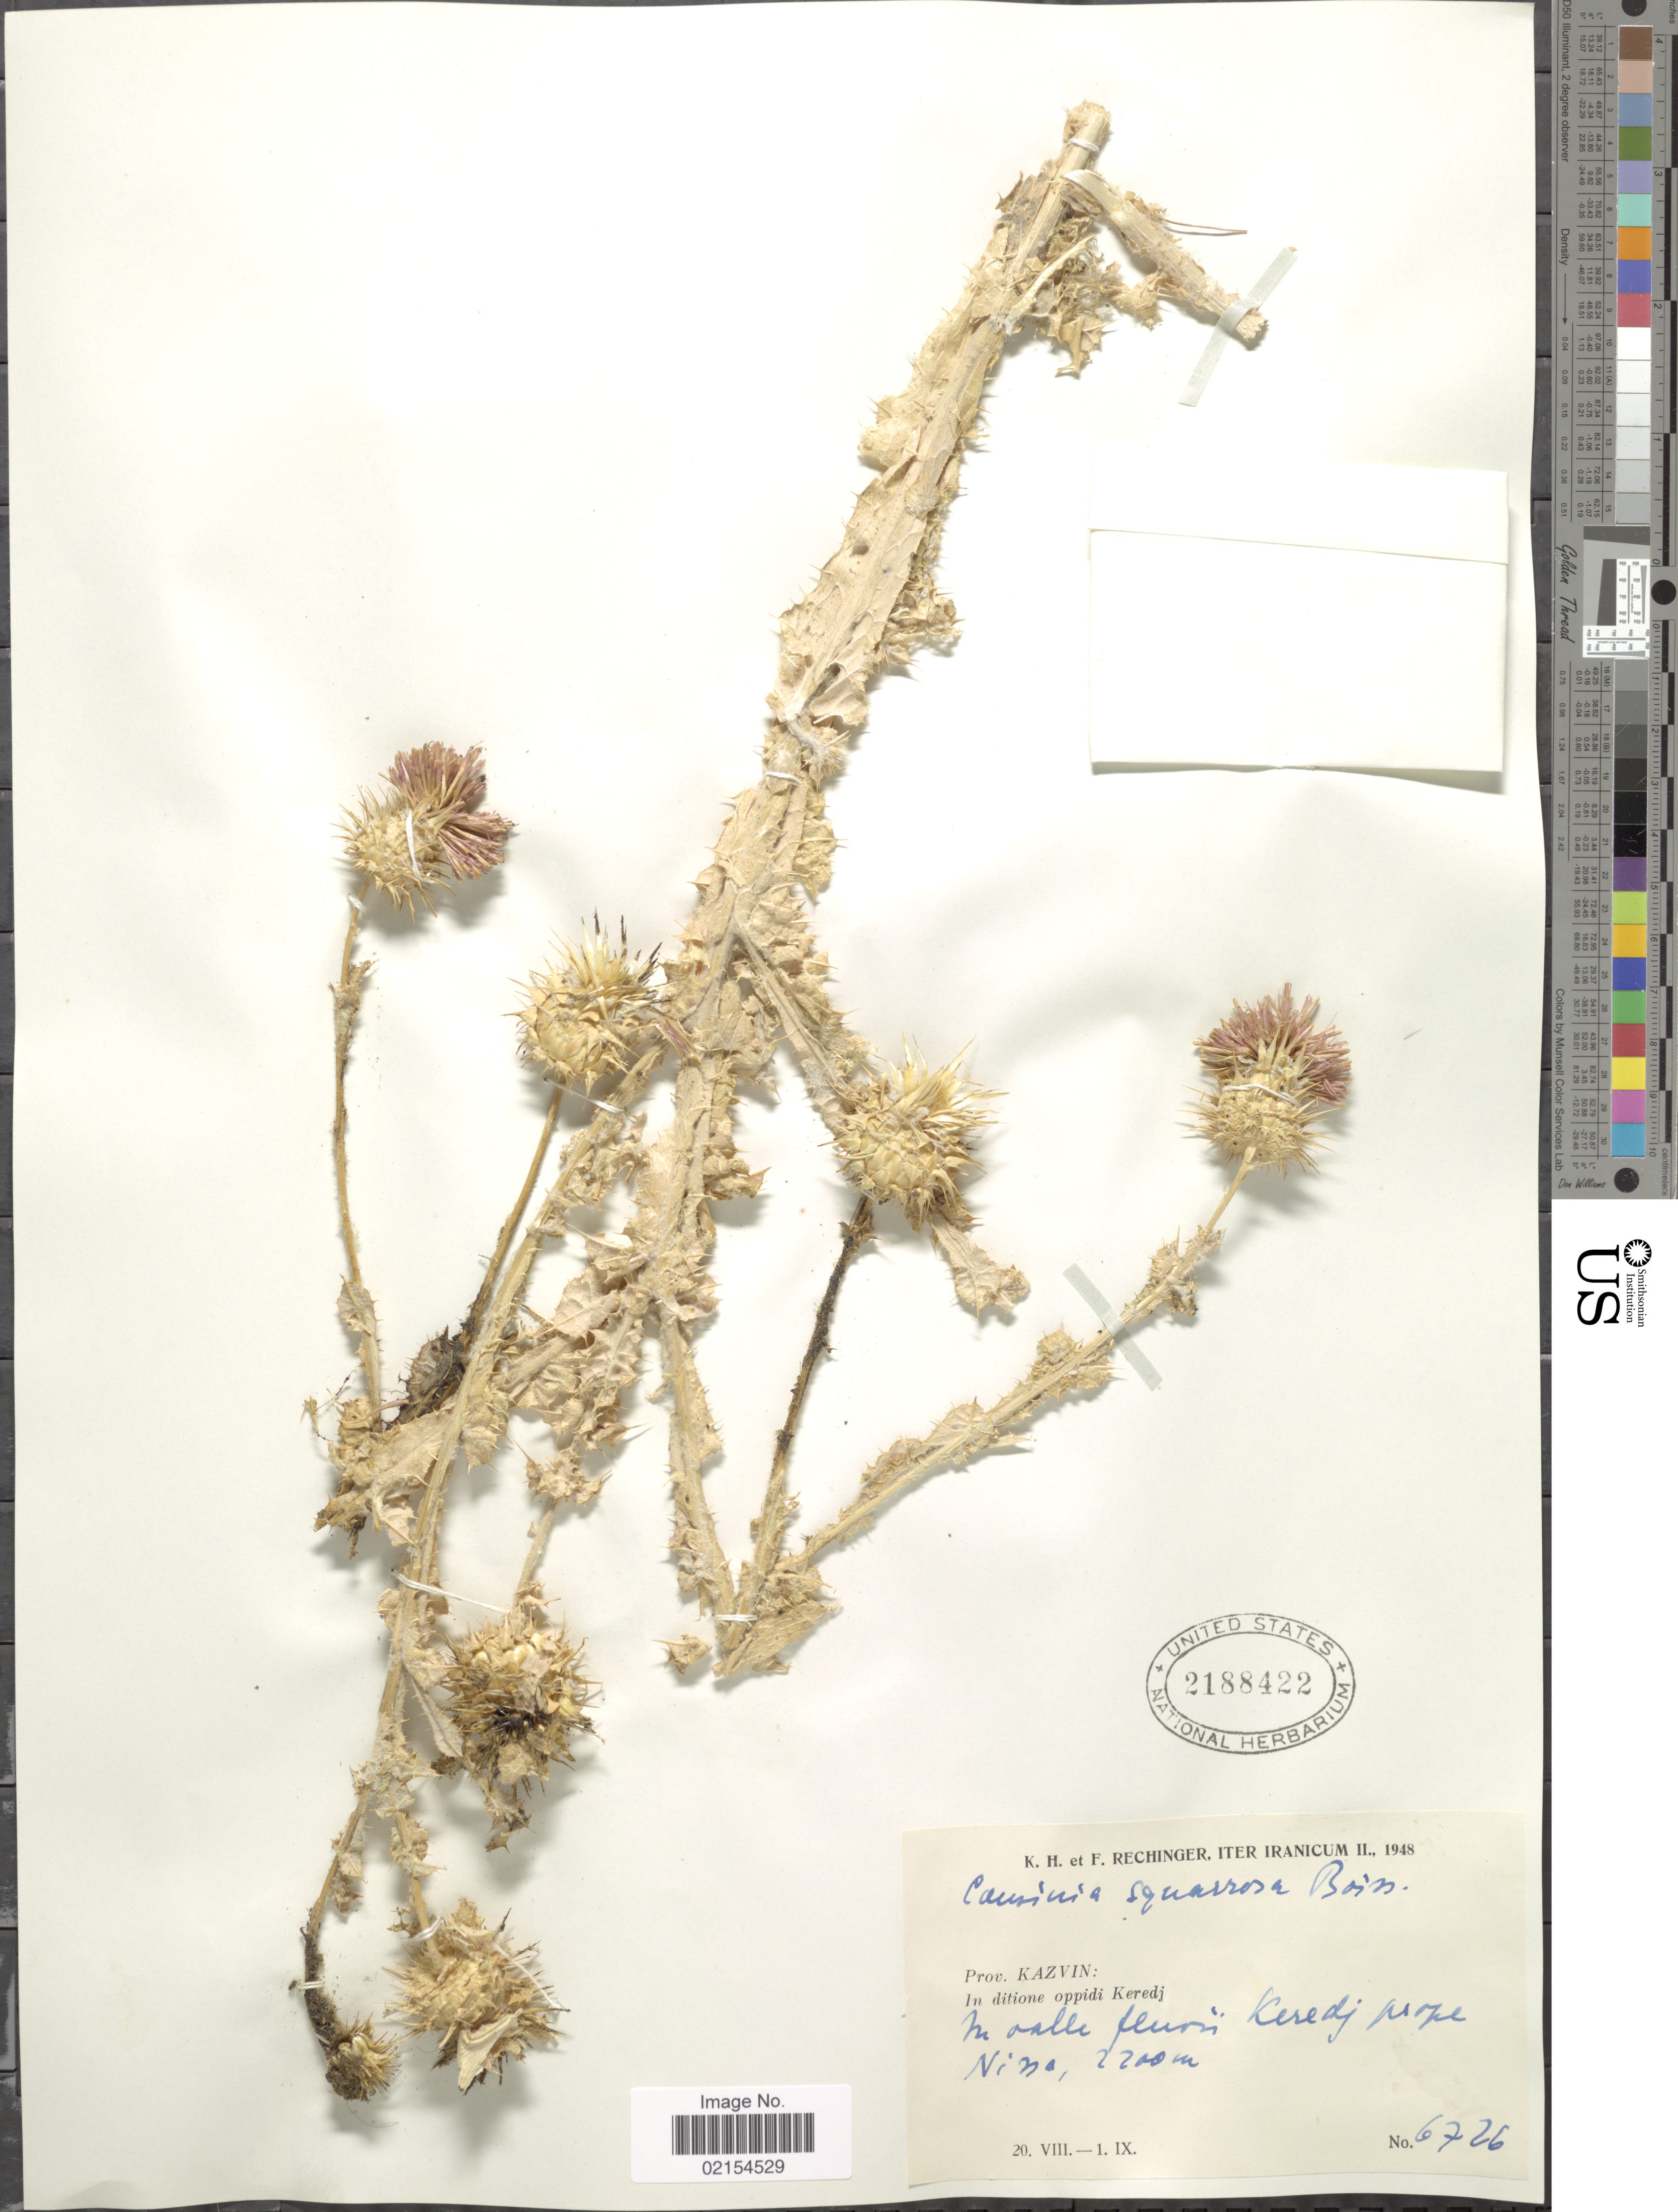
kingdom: Plantae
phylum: Tracheophyta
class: Magnoliopsida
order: Asterales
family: Asteraceae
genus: Cousinia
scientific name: Cousinia calocephala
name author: Jaub. & Spach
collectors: K. H. Rechinger & F. Rechinger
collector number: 6726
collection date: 1948-08-20/1948-09-01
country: Iran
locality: Iter Iranicum, Prov. Kazvin, In ditione Keredj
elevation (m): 2200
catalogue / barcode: US 2188422